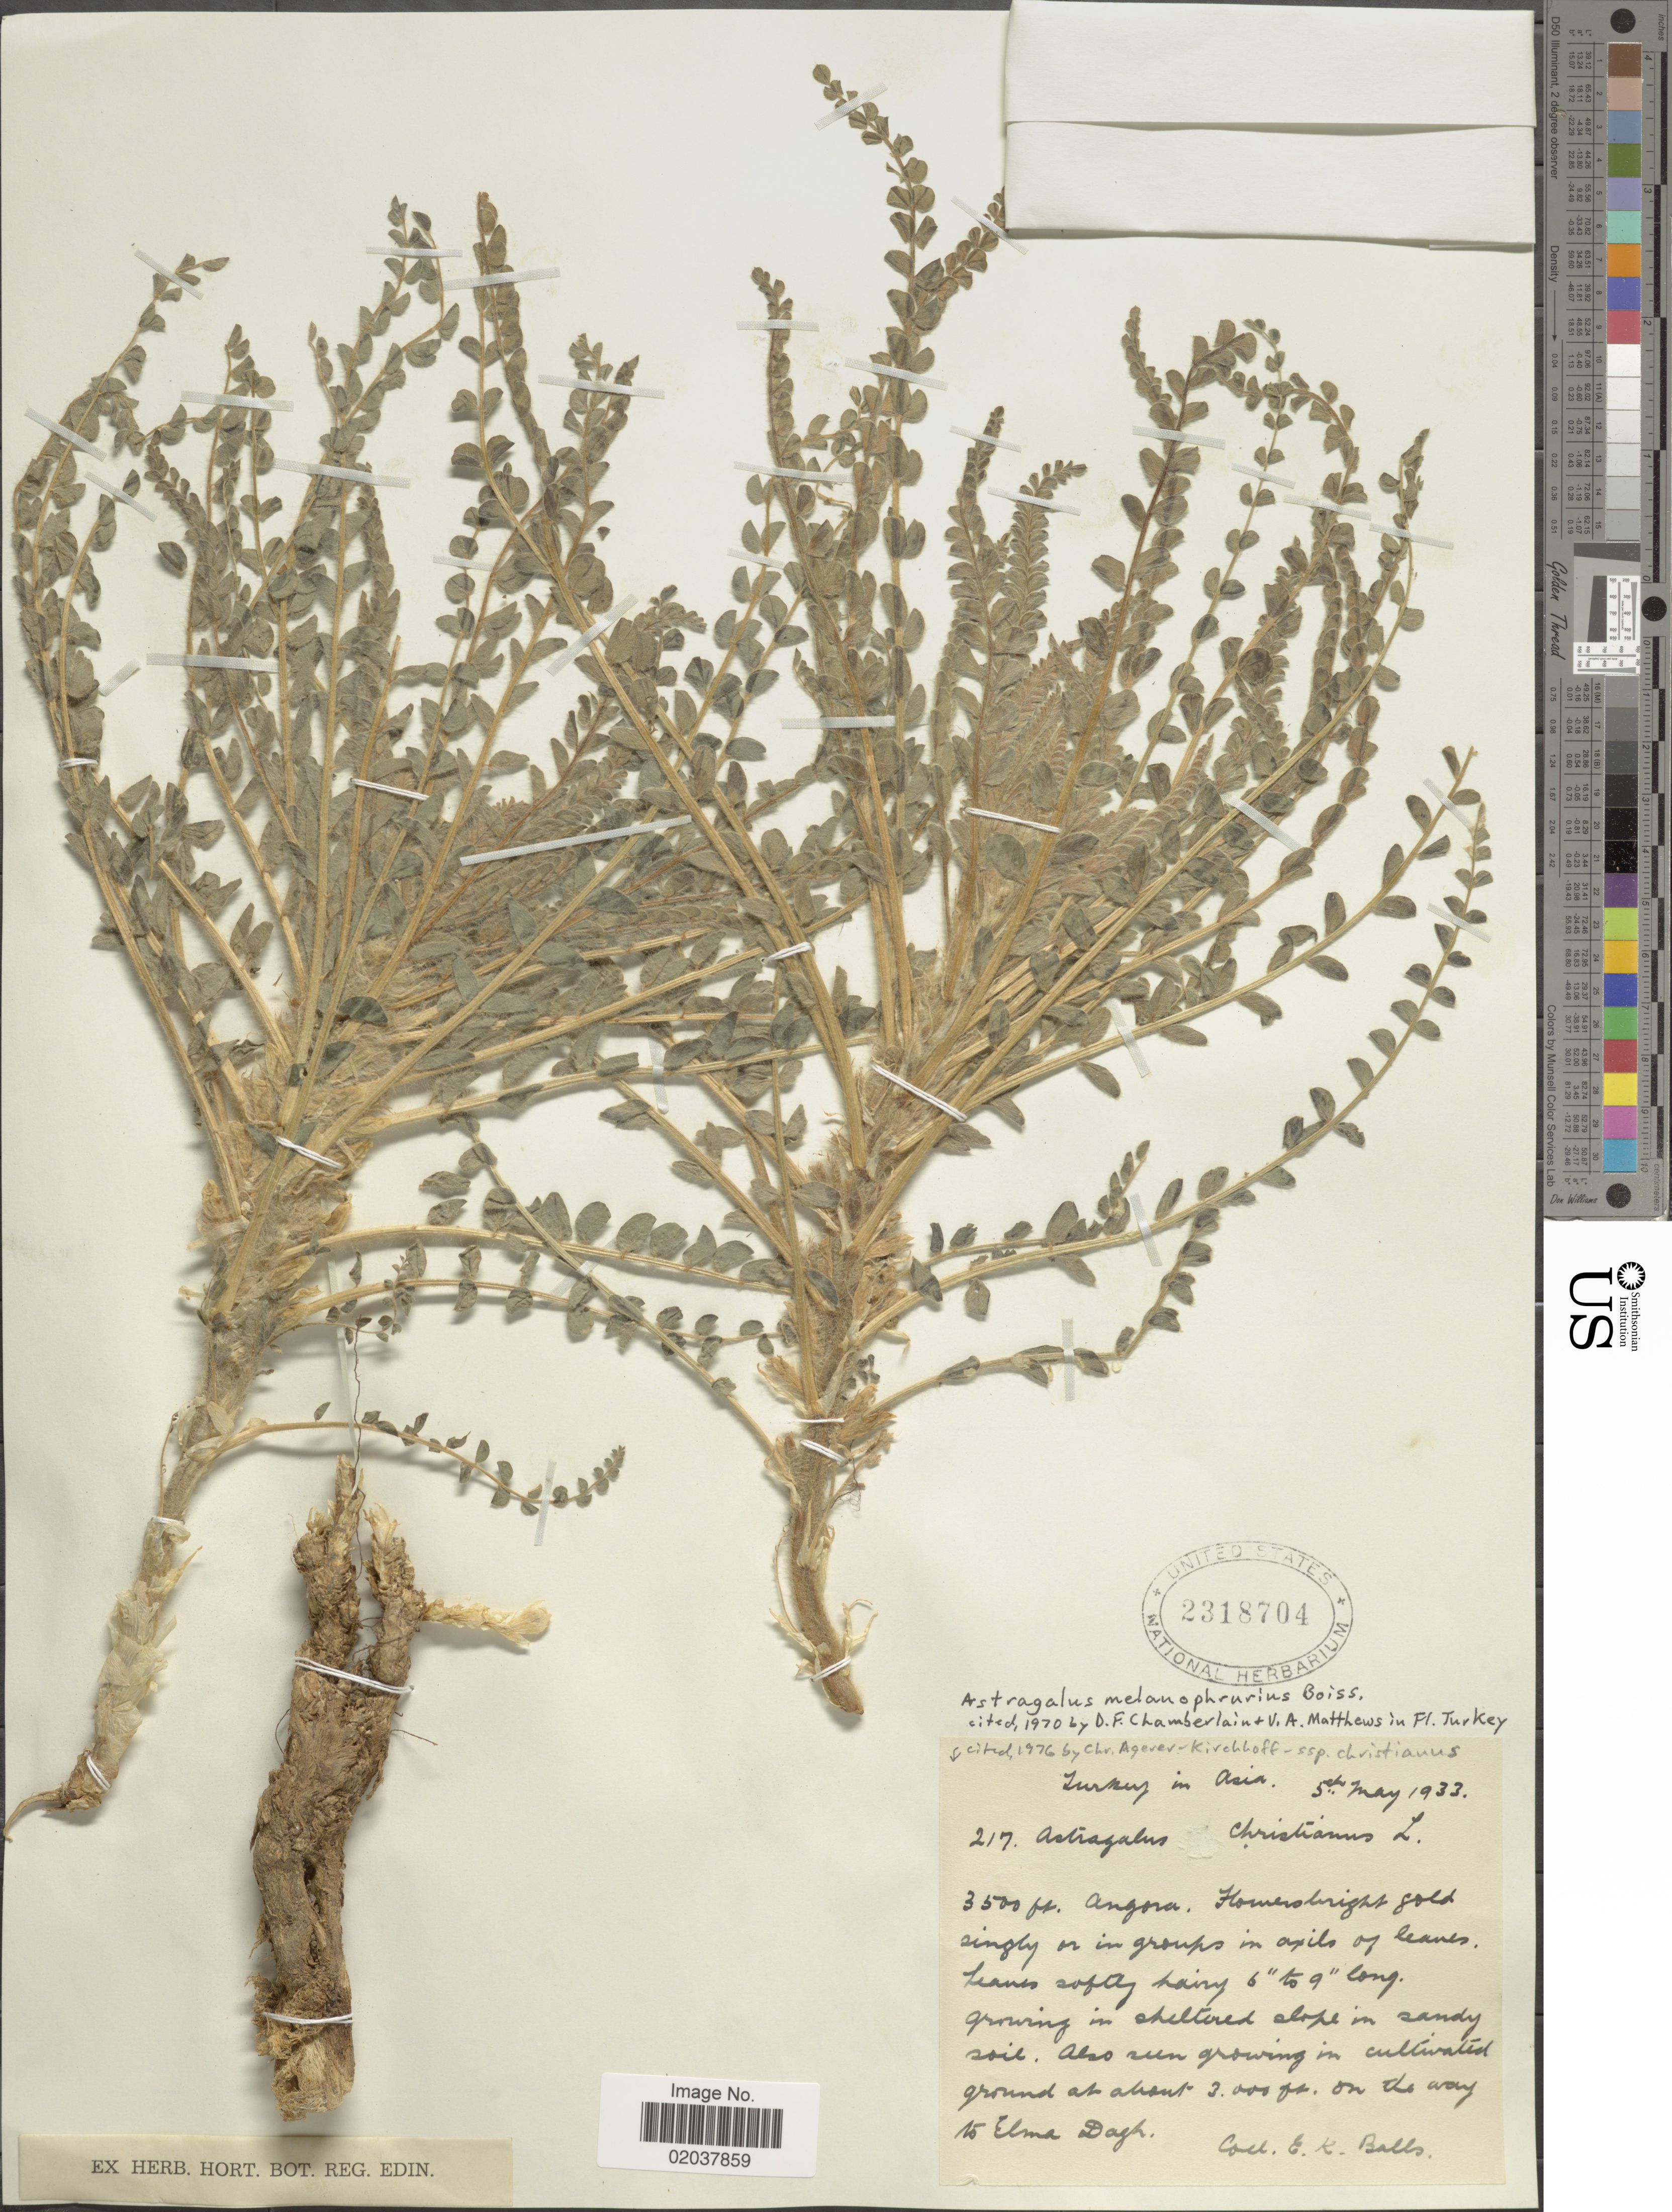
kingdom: Plantae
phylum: Tracheophyta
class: Magnoliopsida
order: Fabales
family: Fabaceae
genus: Astragalus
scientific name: Astragalus christianus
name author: L.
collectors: E. K. Balls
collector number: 217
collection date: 1933-05-05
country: Turkey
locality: Asia, on the way to Elma Dagh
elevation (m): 914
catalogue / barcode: US 2318704